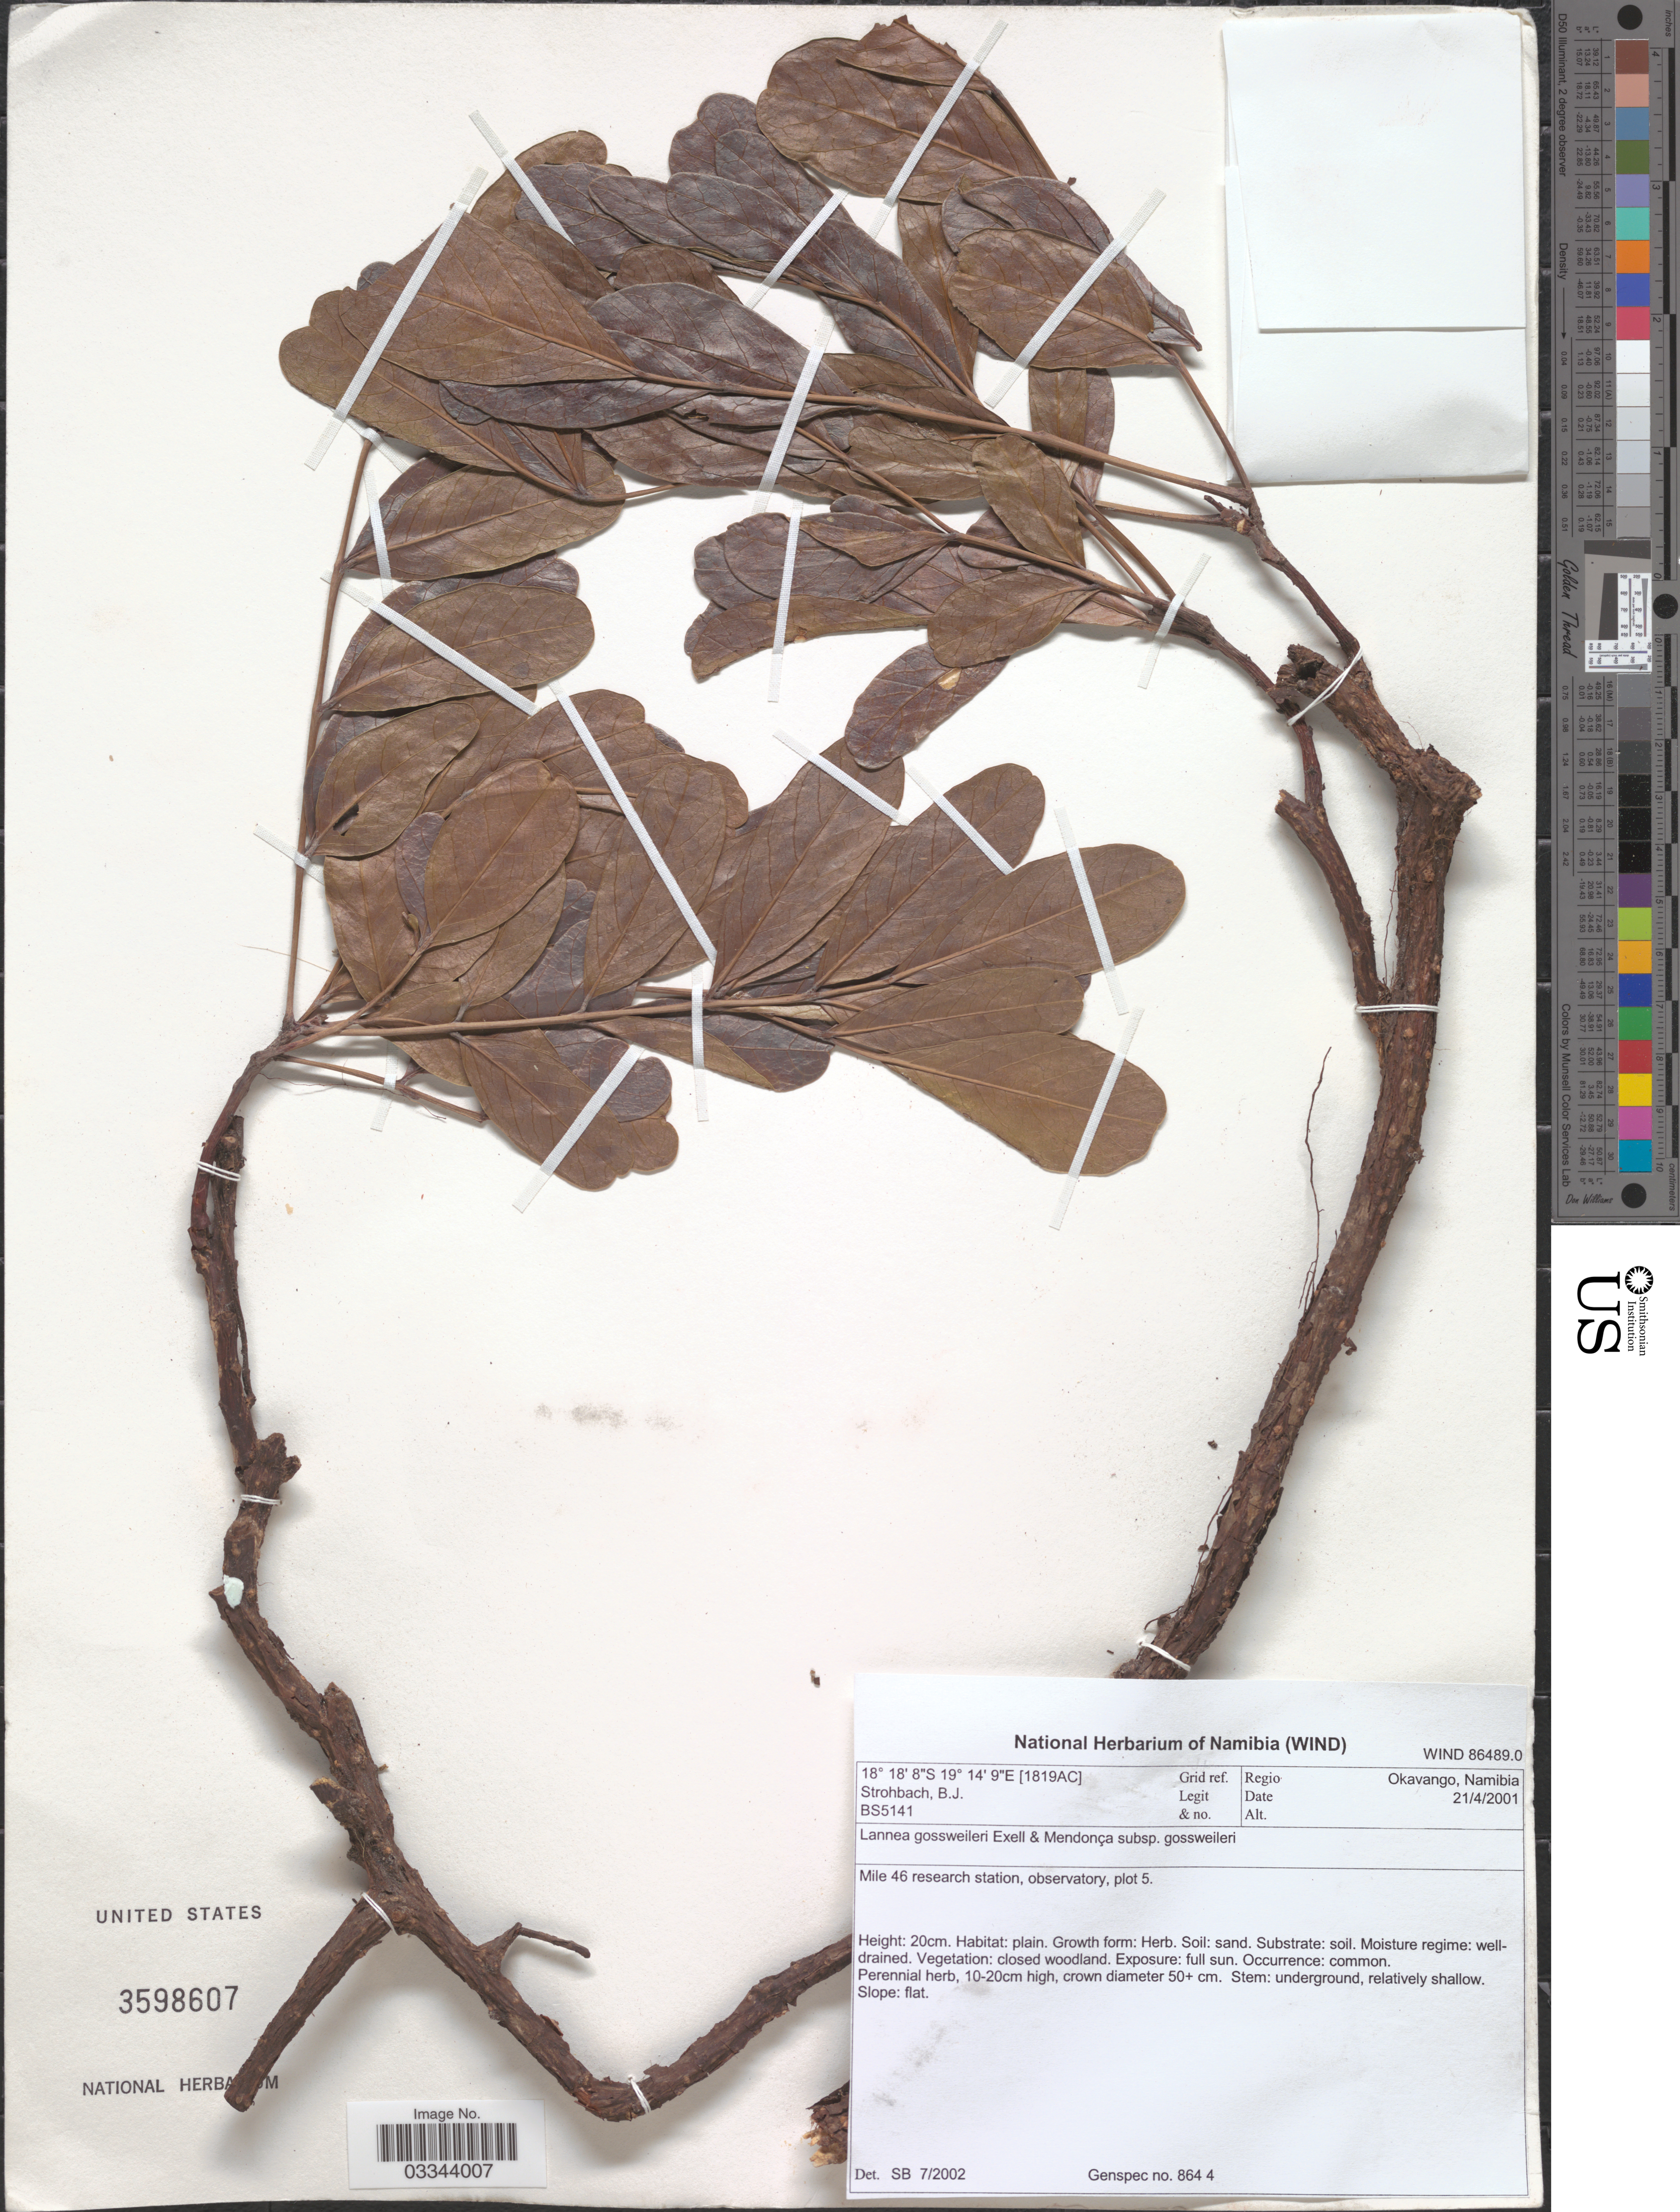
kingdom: Plantae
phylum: Tracheophyta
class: Magnoliopsida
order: Sapindales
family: Anacardiaceae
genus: Lannea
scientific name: Lannea gossweileri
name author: Exell & Mendonça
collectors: B. Strohbach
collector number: BS5141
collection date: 2001-04-21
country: Namibia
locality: Grid ref. [1819AC], Regio Okavango, Namibia, Mile 46 research station, observatory, plot 5.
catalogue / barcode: US 3598607